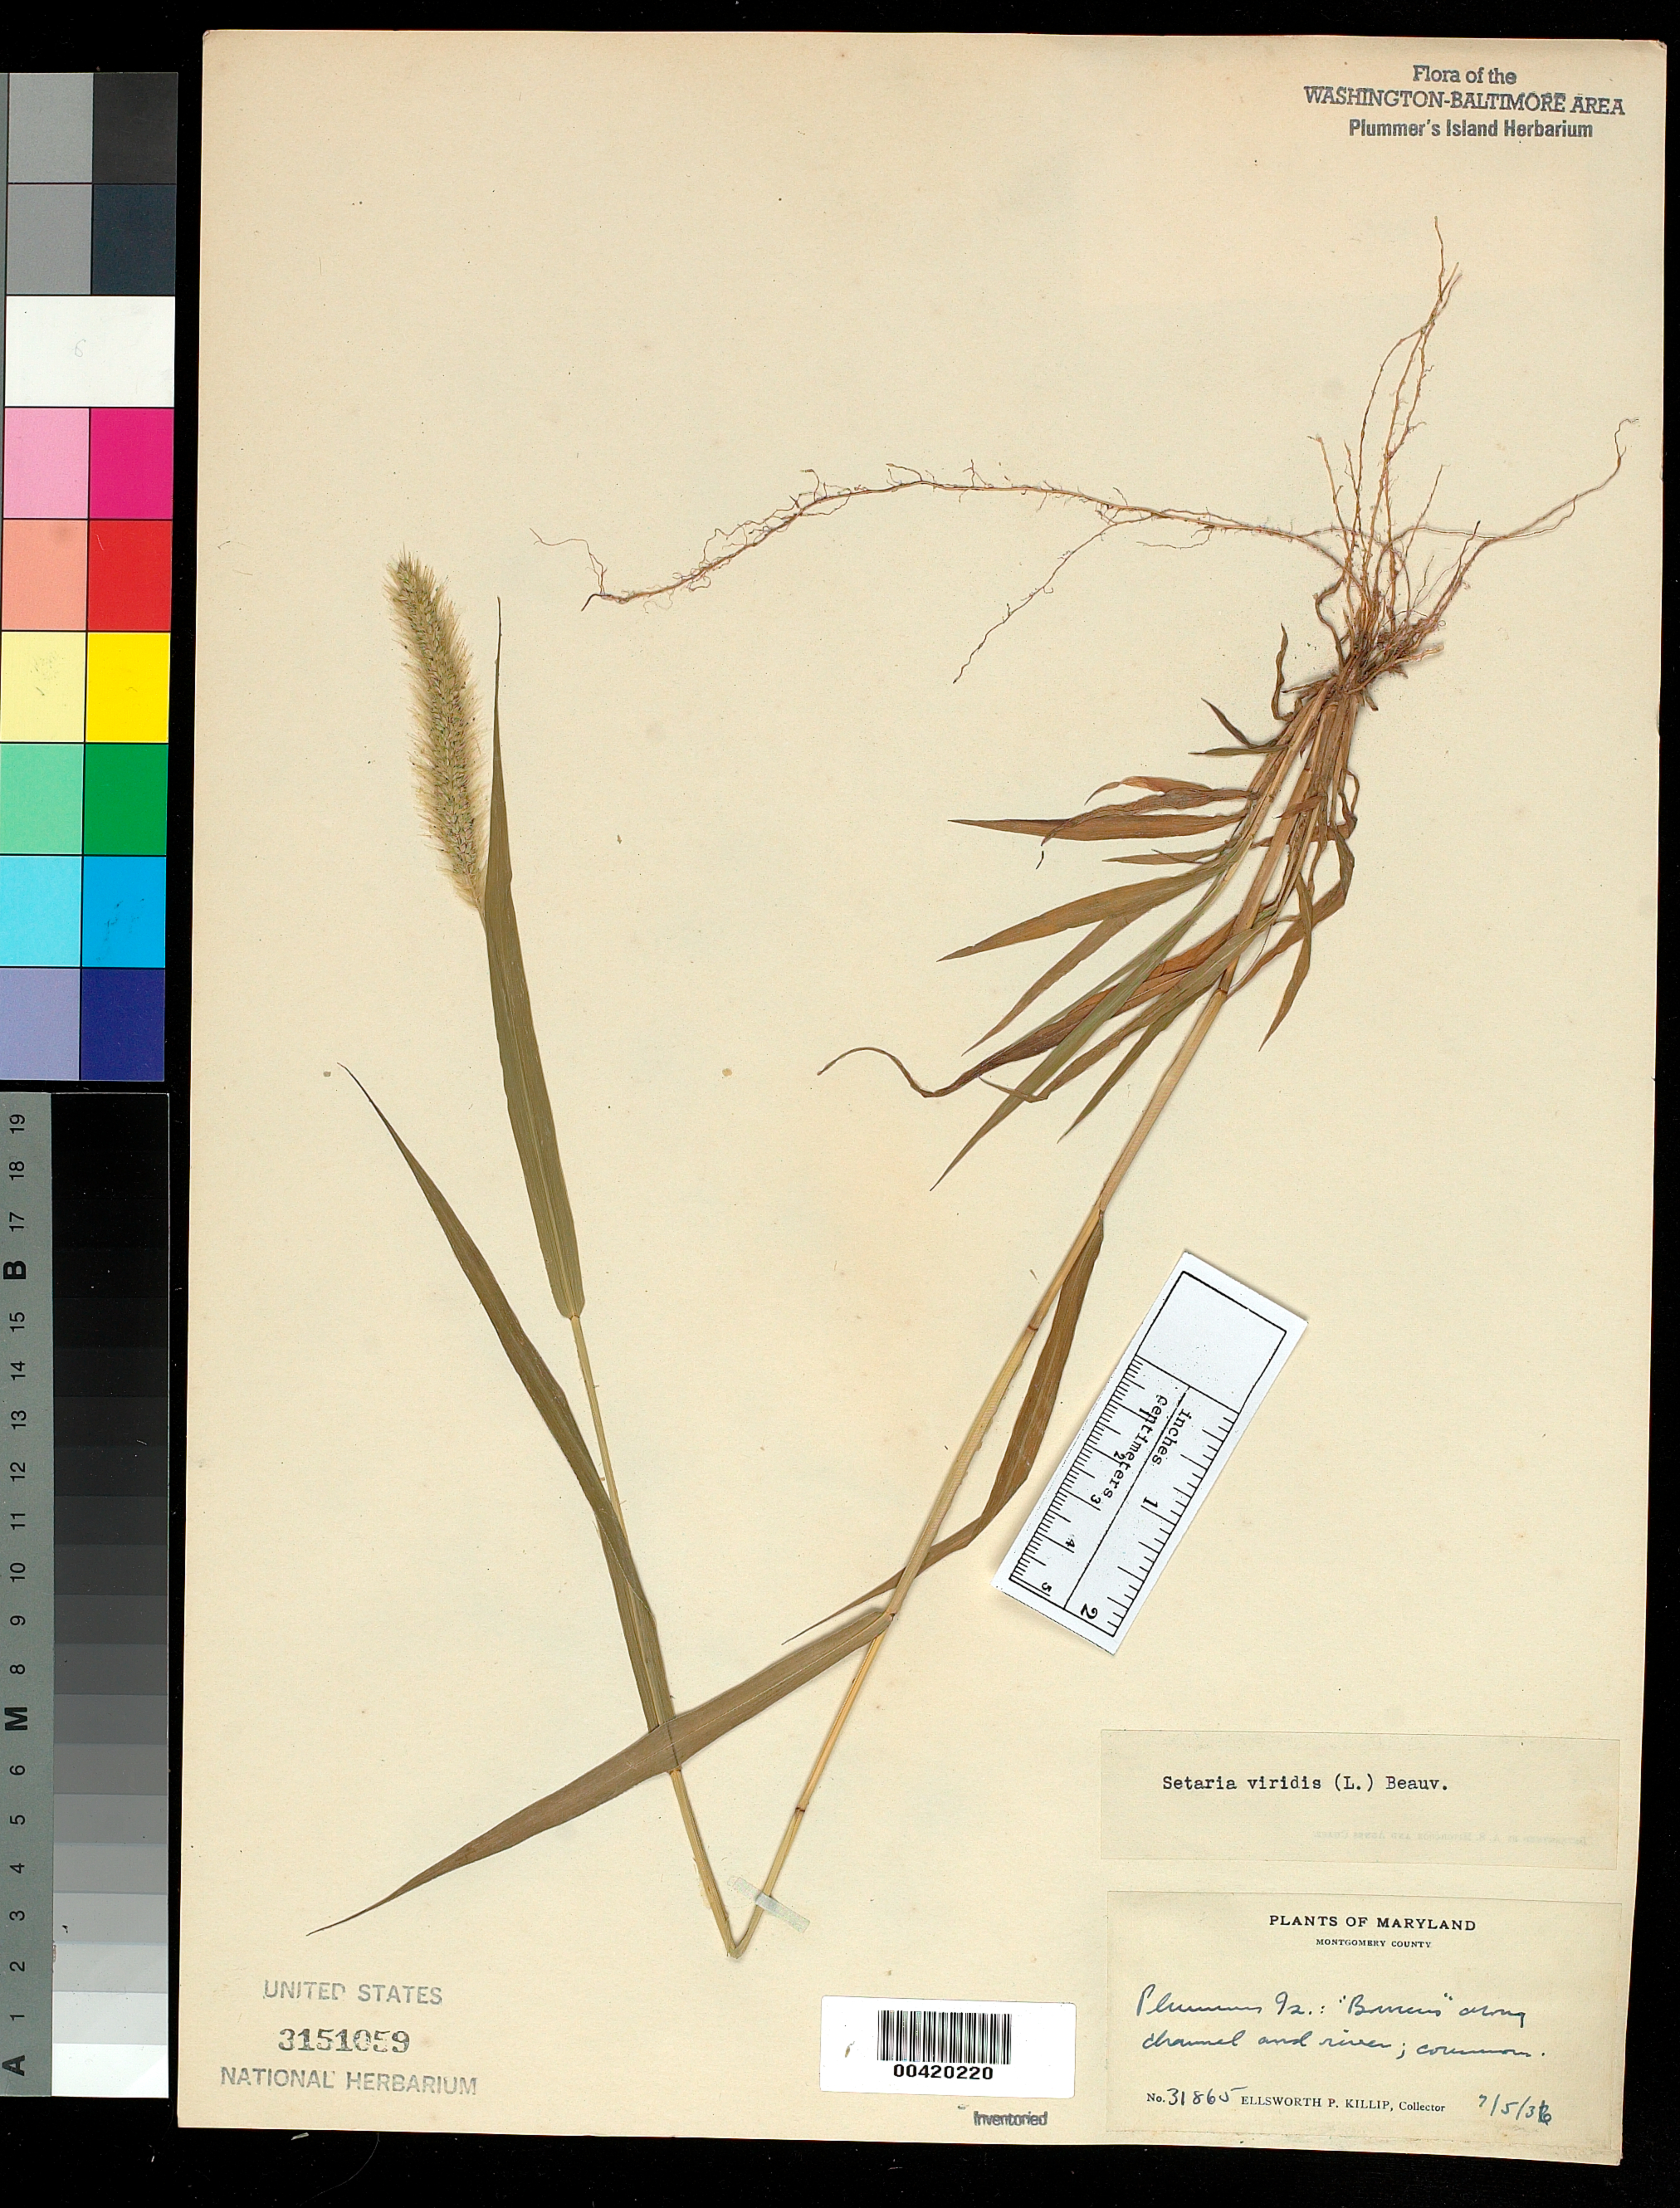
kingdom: Plantae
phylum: Tracheophyta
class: Liliopsida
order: Poales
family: Poaceae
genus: Setaria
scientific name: Setaria viridis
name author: (L.) P. Beauv.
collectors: E. P. Killip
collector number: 31865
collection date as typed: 05 Jul 1936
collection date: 1936-07-05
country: United States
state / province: Maryland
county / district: Montgomery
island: Plummers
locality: Plummer's Island; "barrens" along channel and River C. & O. Canal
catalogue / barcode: US 3151059